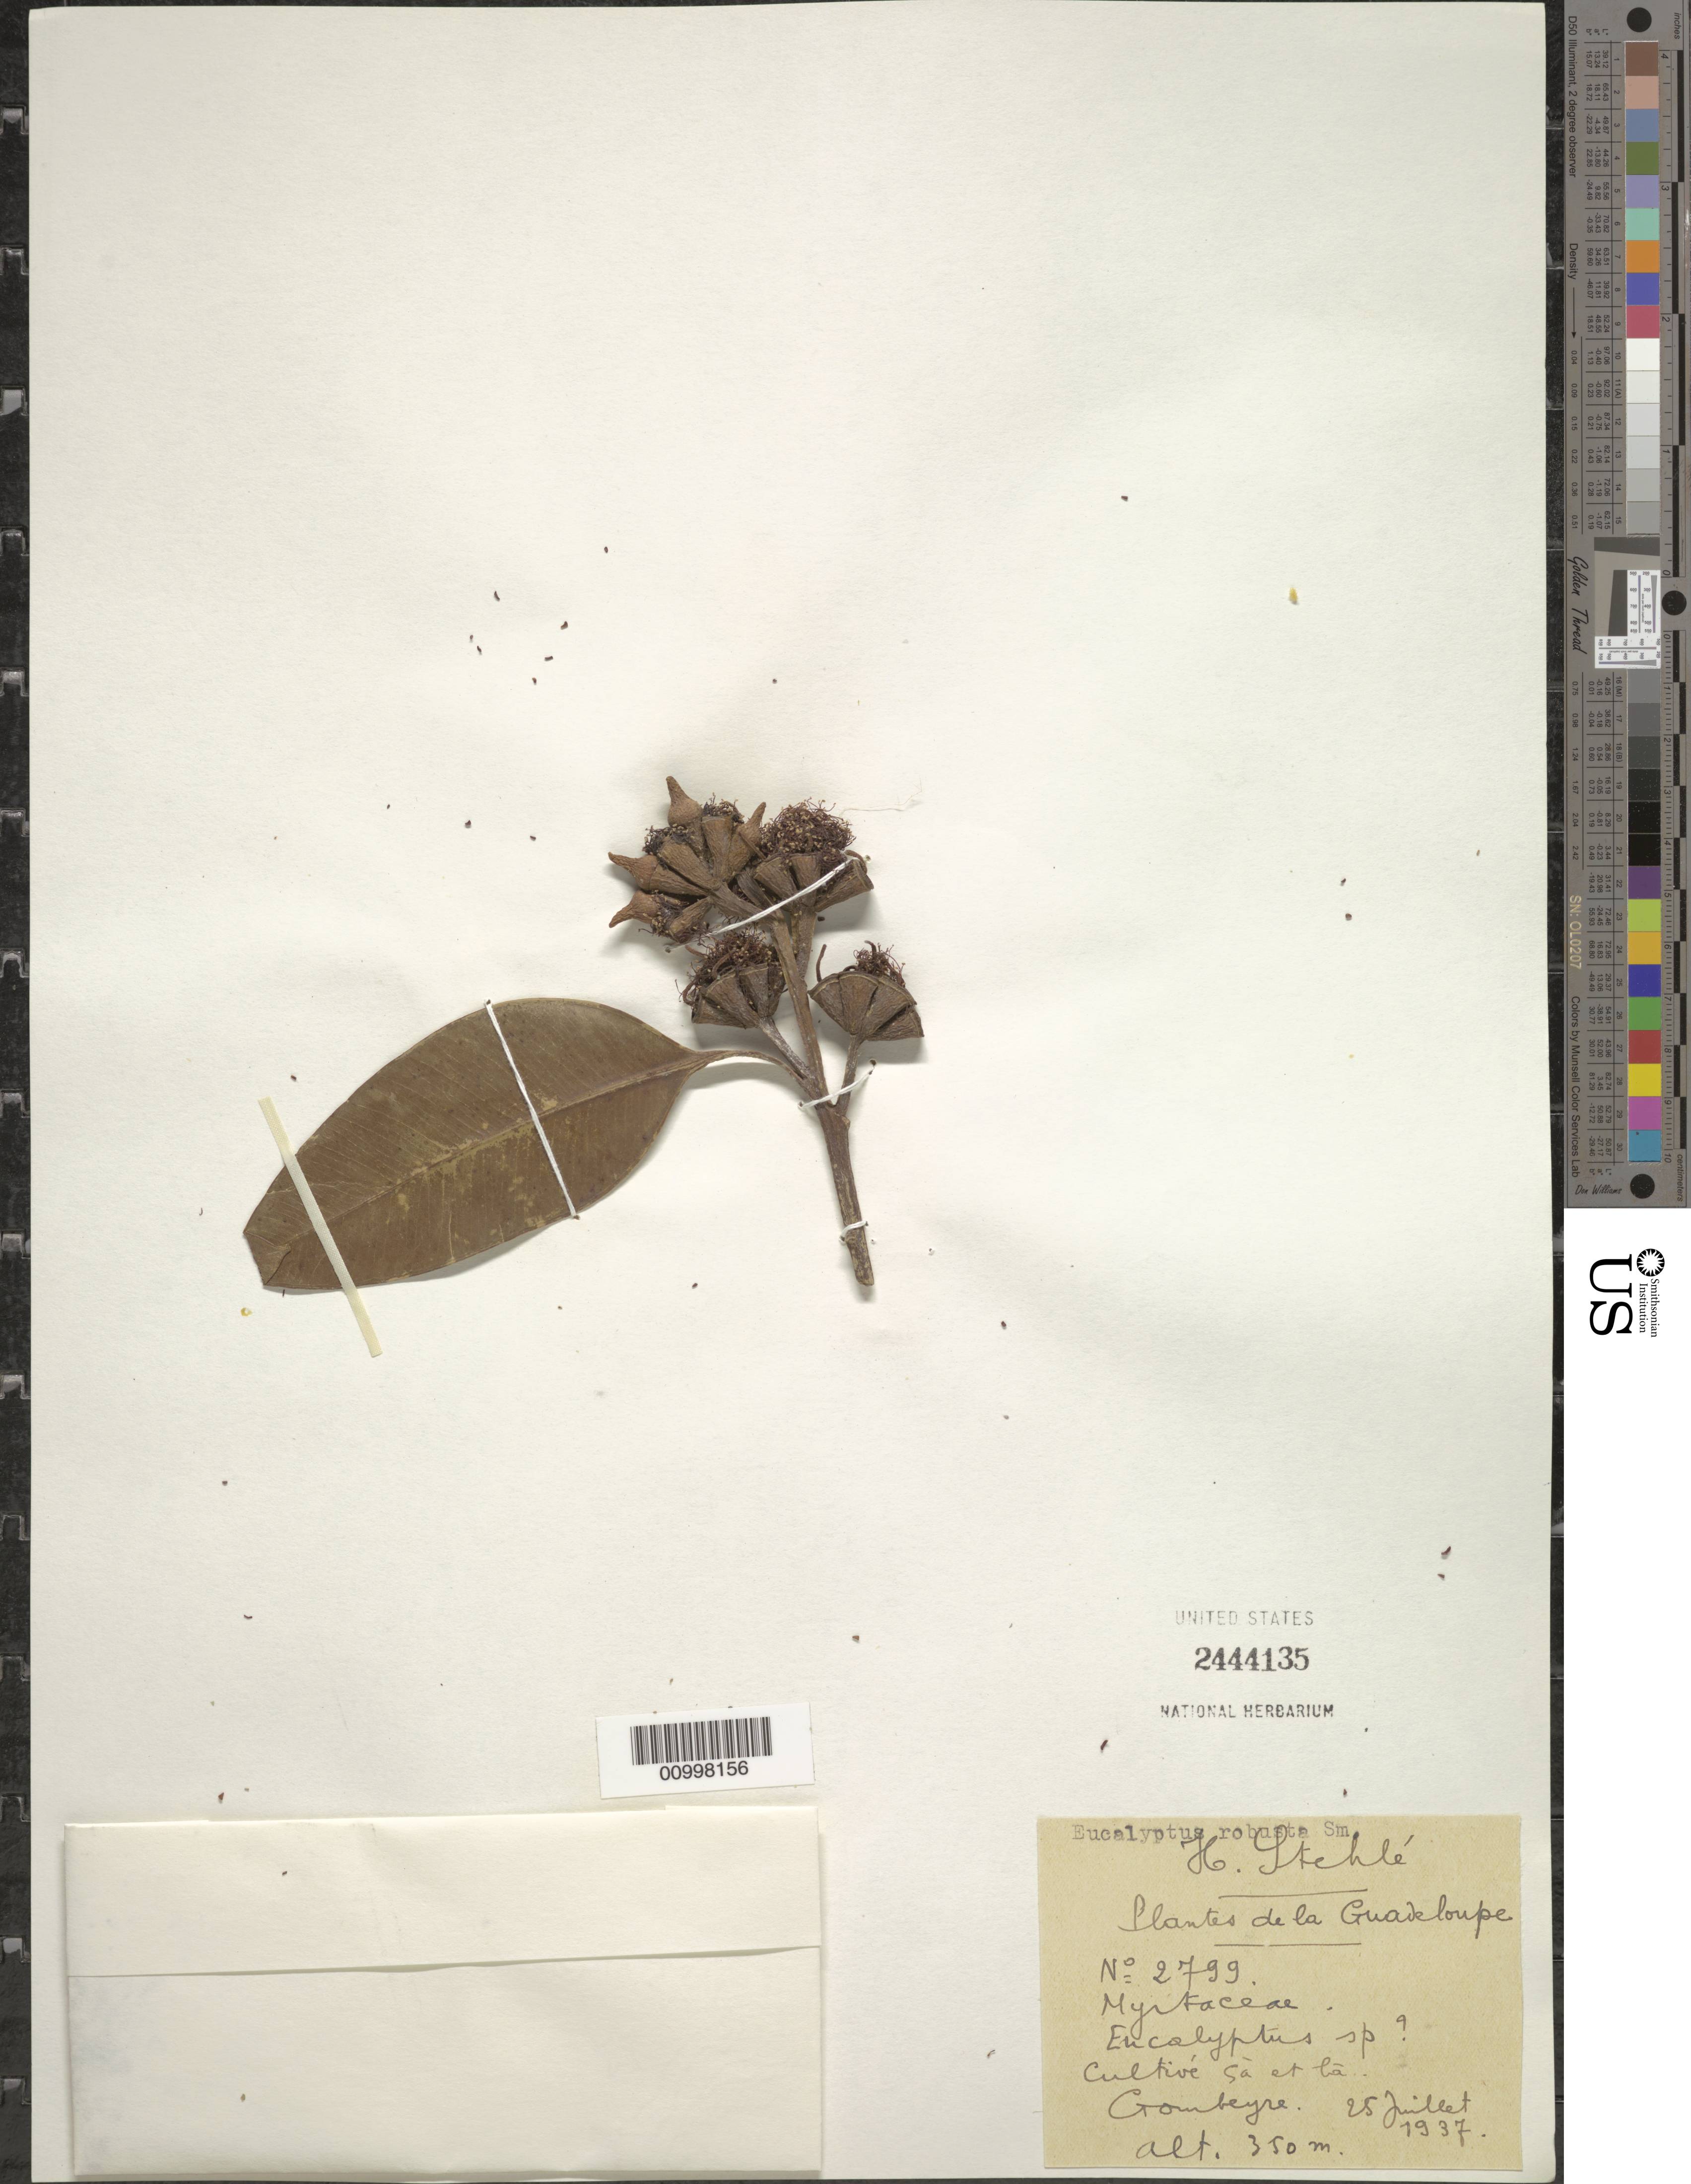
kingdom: Plantae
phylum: Tracheophyta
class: Magnoliopsida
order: Myrtales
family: Myrtaceae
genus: Eucalyptus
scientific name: Eucalyptus robusta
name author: Sm.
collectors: H. Stehlé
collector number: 2799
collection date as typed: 25 Jul 1937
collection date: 1937-07-25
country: Guadeloupe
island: Basse Terre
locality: Gombeyre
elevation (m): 350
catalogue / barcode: US 2444135